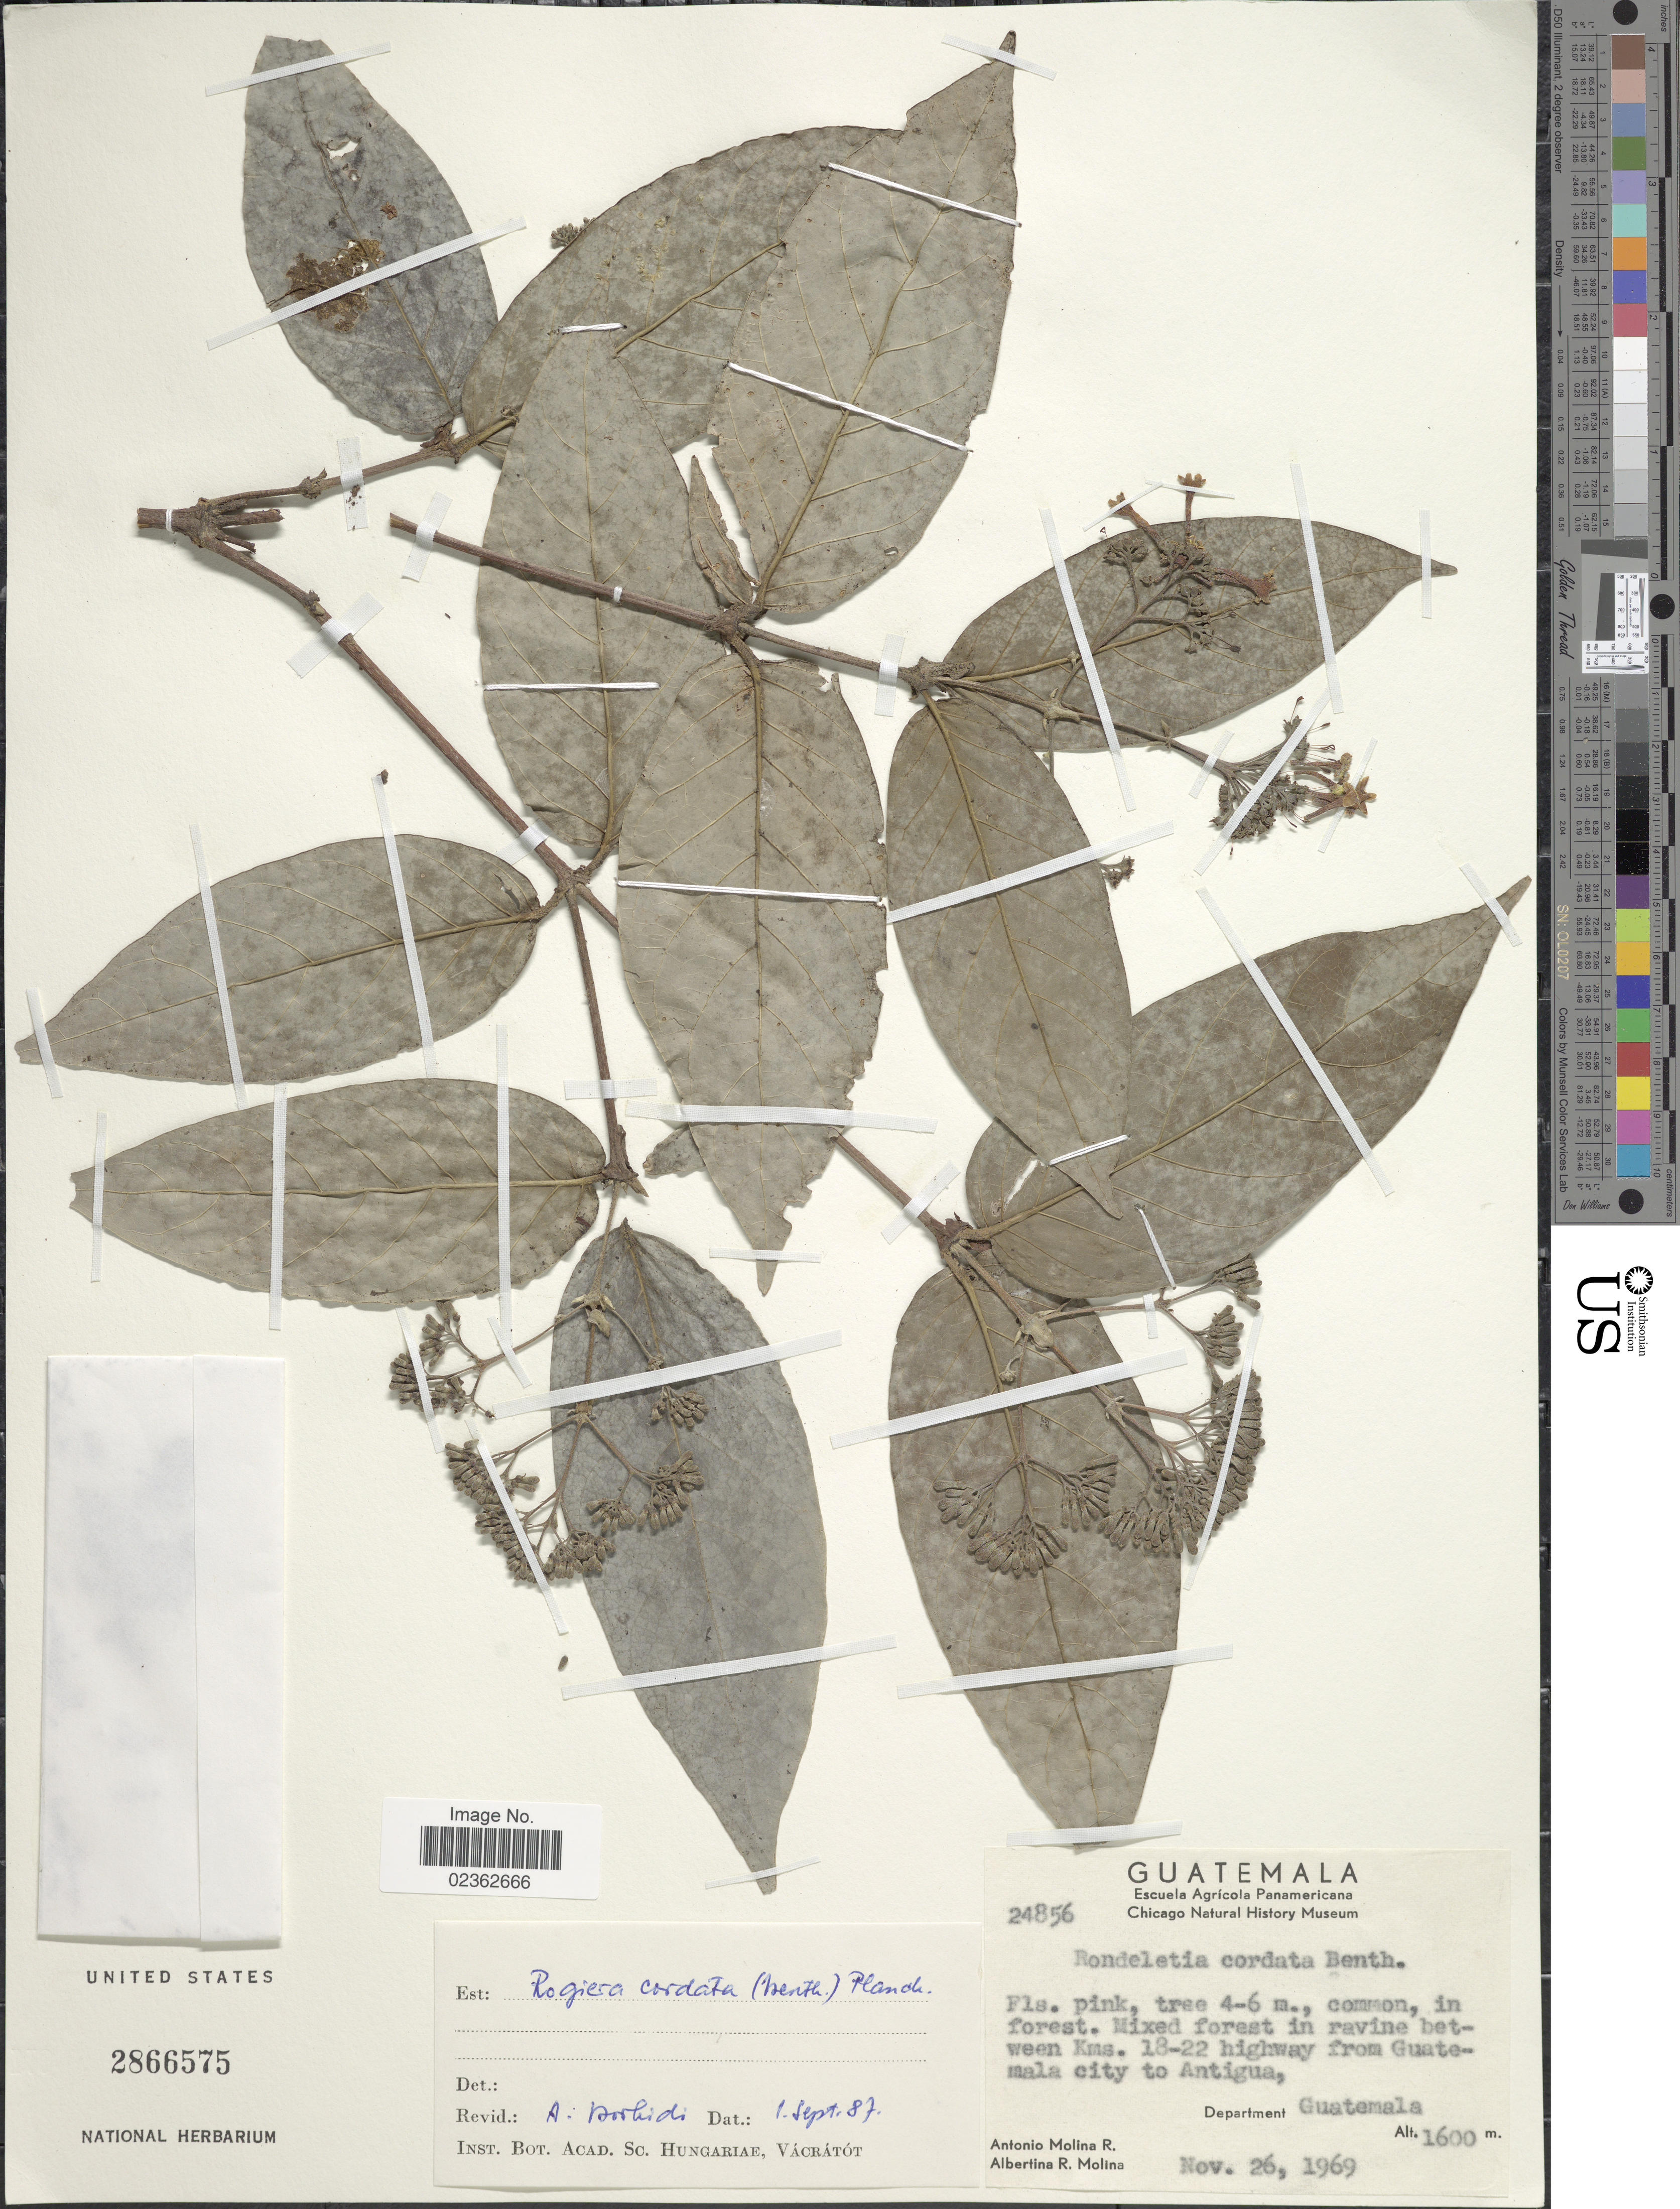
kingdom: Plantae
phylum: Tracheophyta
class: Magnoliopsida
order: Gentianales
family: Rubiaceae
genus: Rogiera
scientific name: Rogiera cordata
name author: (Benth.) Planch.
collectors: A. Molina R. & A. R. Molina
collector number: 24856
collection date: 1969-11-26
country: Guatemala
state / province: Guatemala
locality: Mixed forest in ravine between Kms. 18-22 highway from Guatemala city to Antigua.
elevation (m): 1600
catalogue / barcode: US 2866575